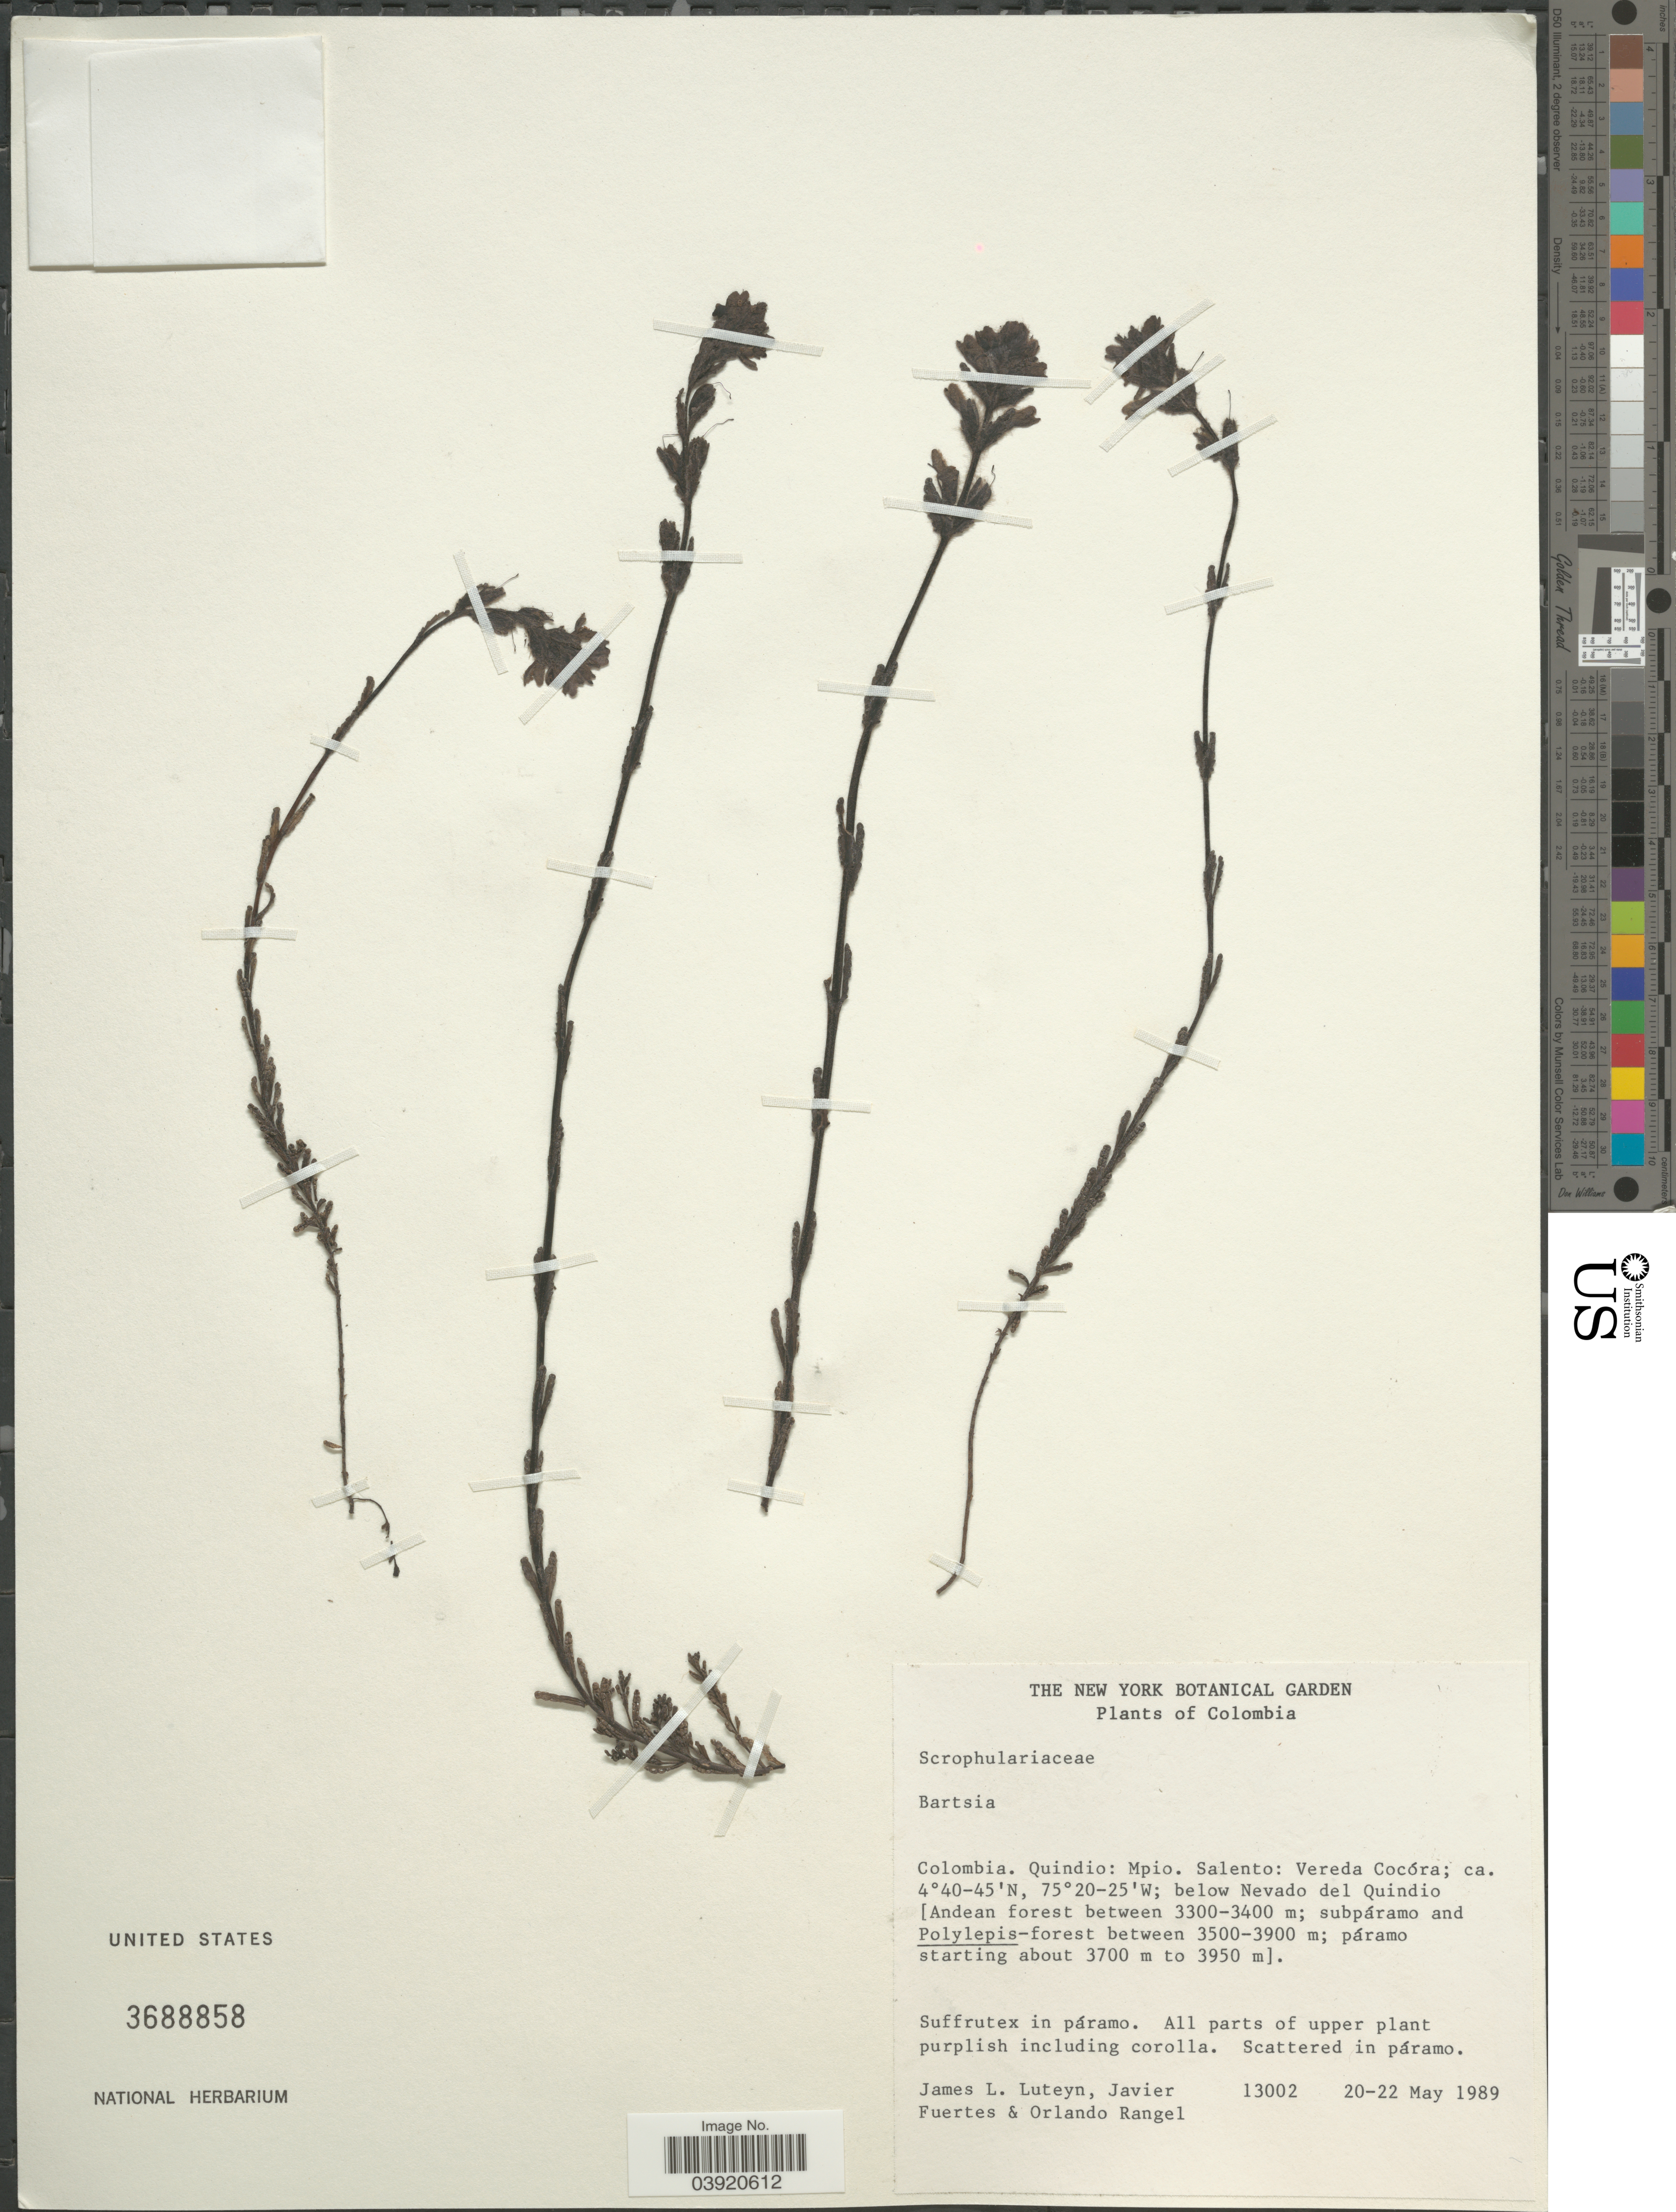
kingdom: Plantae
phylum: Tracheophyta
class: Magnoliopsida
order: Lamiales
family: Orobanchaceae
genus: Bartsia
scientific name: Bartsia sp.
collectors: J. L. Luteyn, J. Fuertes & O. Rangel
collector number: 13002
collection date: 1989-05-20/1989-05-22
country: Colombia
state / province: Quindío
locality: Mpio. Salento: Vereda Cocóra; below Nevado del Quindio.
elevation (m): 3300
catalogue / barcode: US 3688858